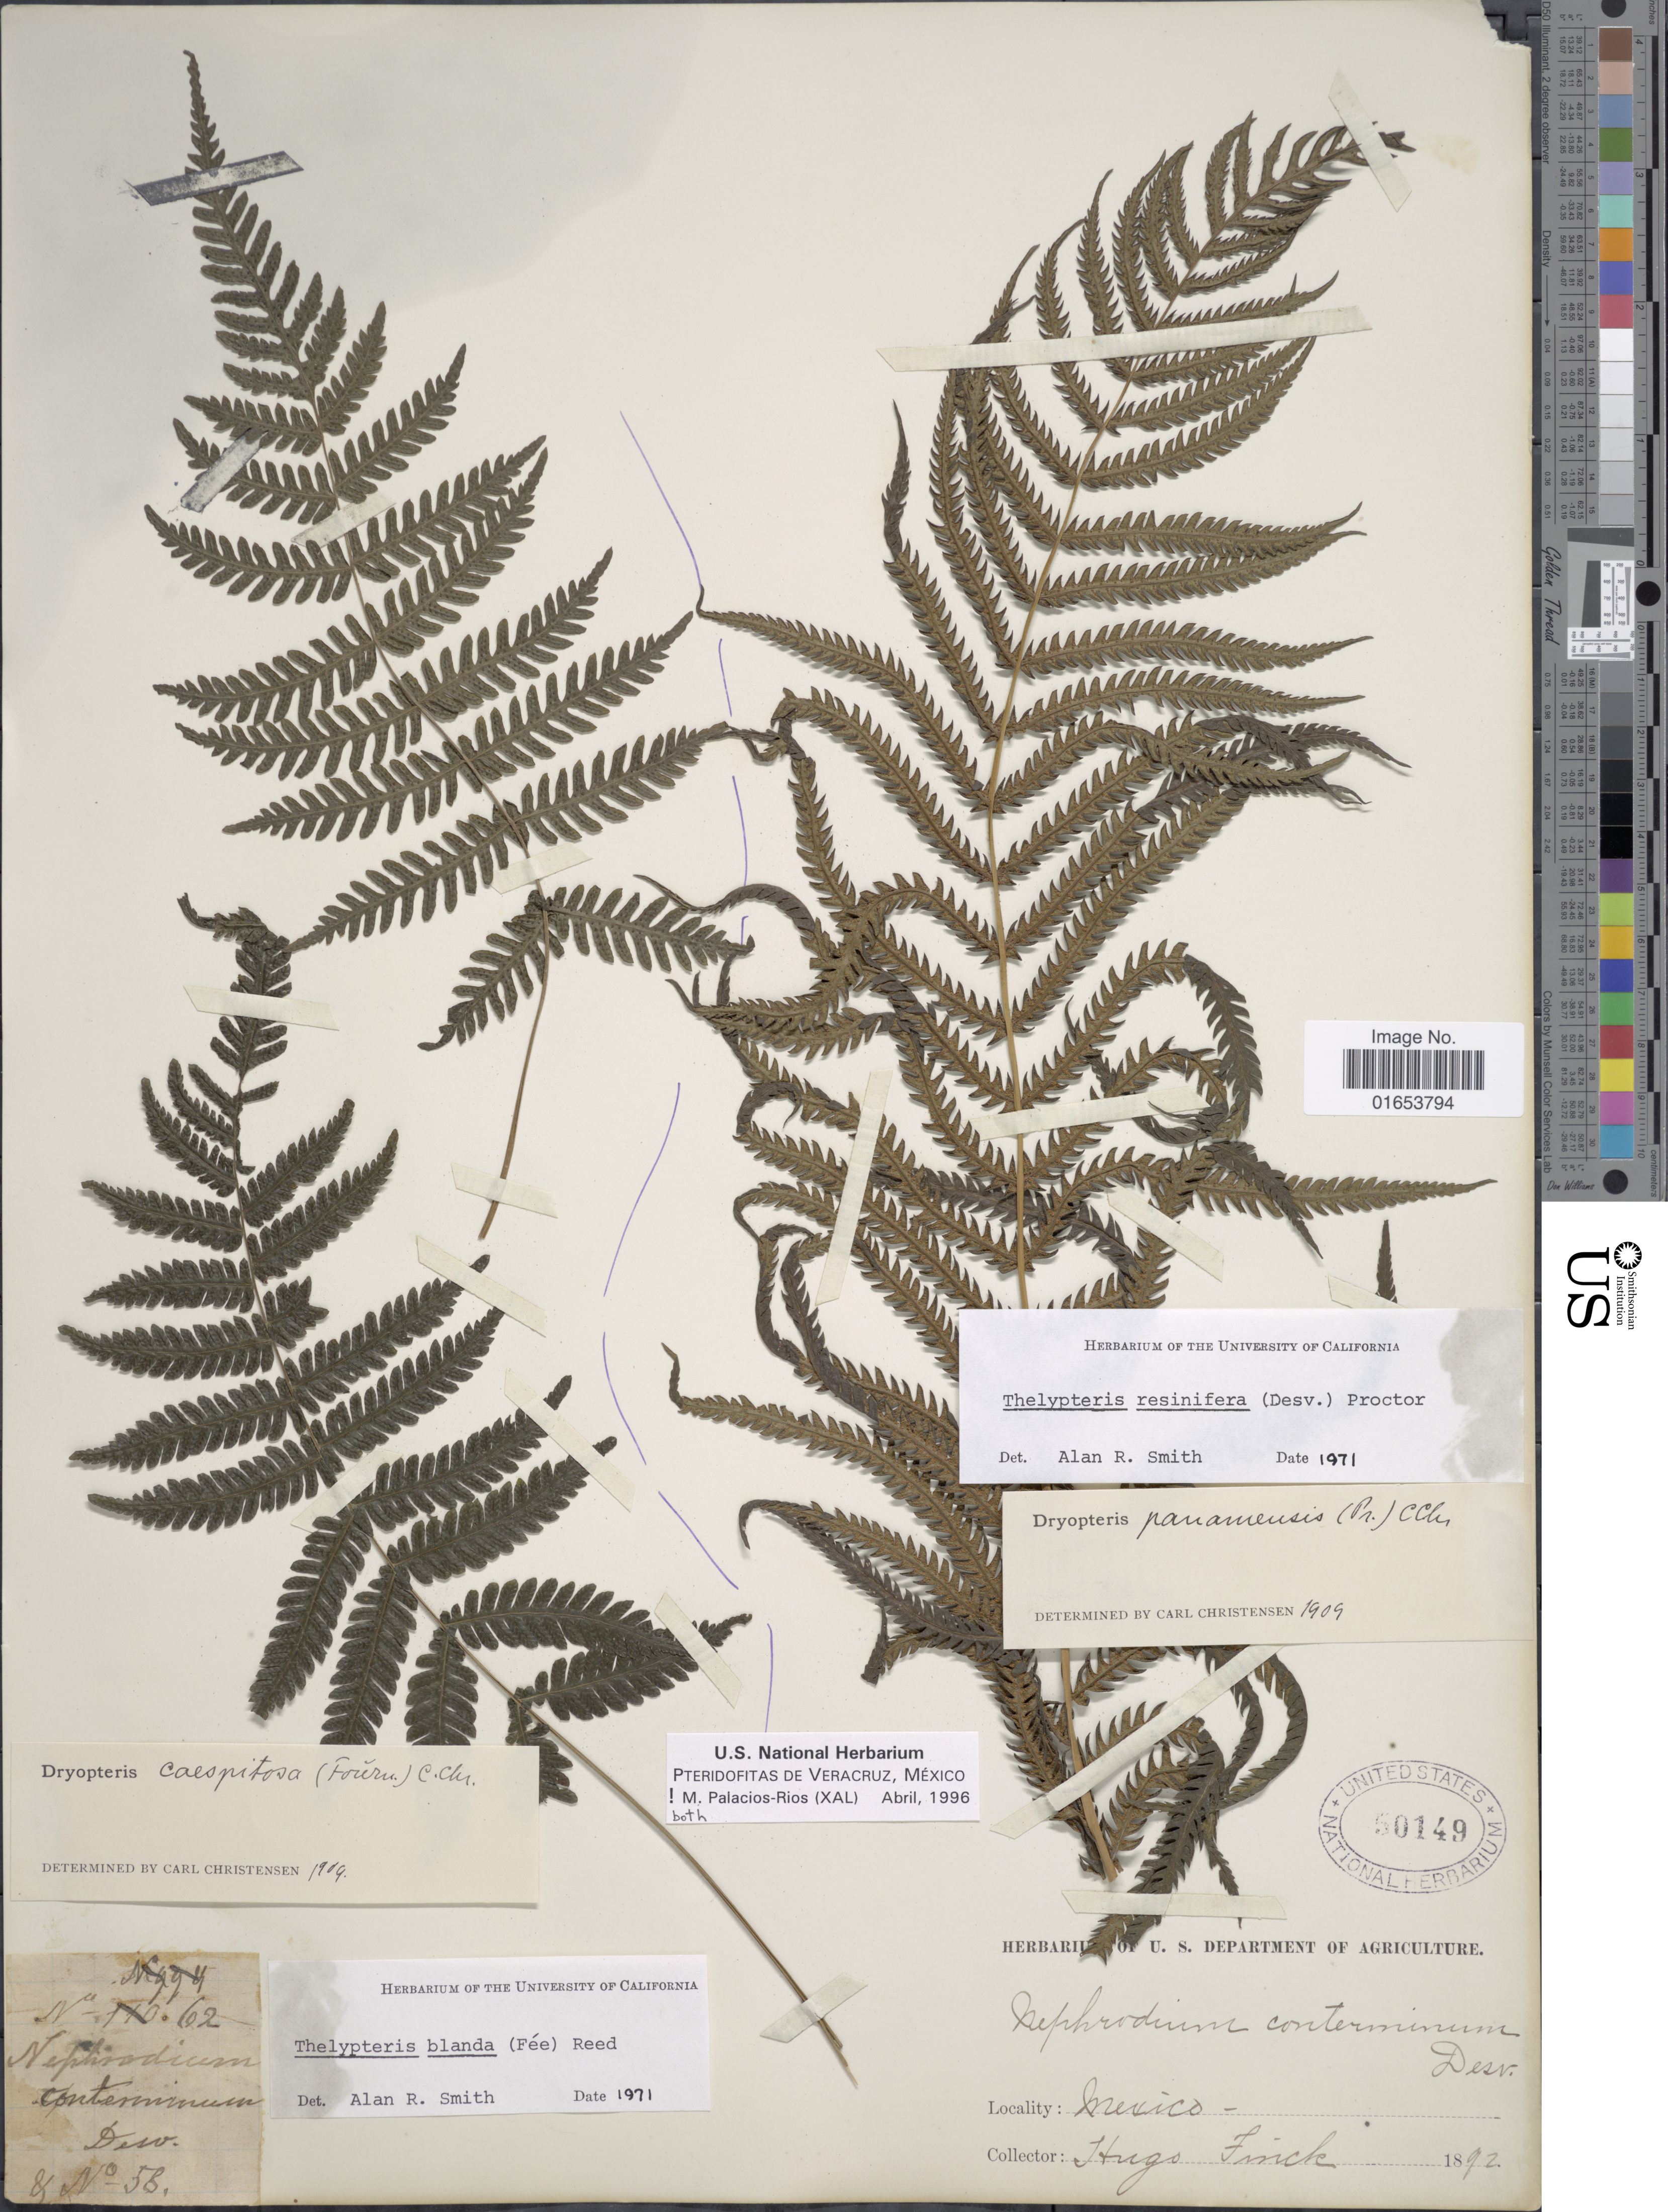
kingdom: Plantae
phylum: Tracheophyta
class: Polypodiopsida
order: Polypodiales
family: Thelypteridaceae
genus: Goniopteris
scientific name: Goniopteris blanda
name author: (Fée) Salino & T.E. Almeida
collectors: H. Fink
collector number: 62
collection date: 1892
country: Mexico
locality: Mexico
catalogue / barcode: US 50149